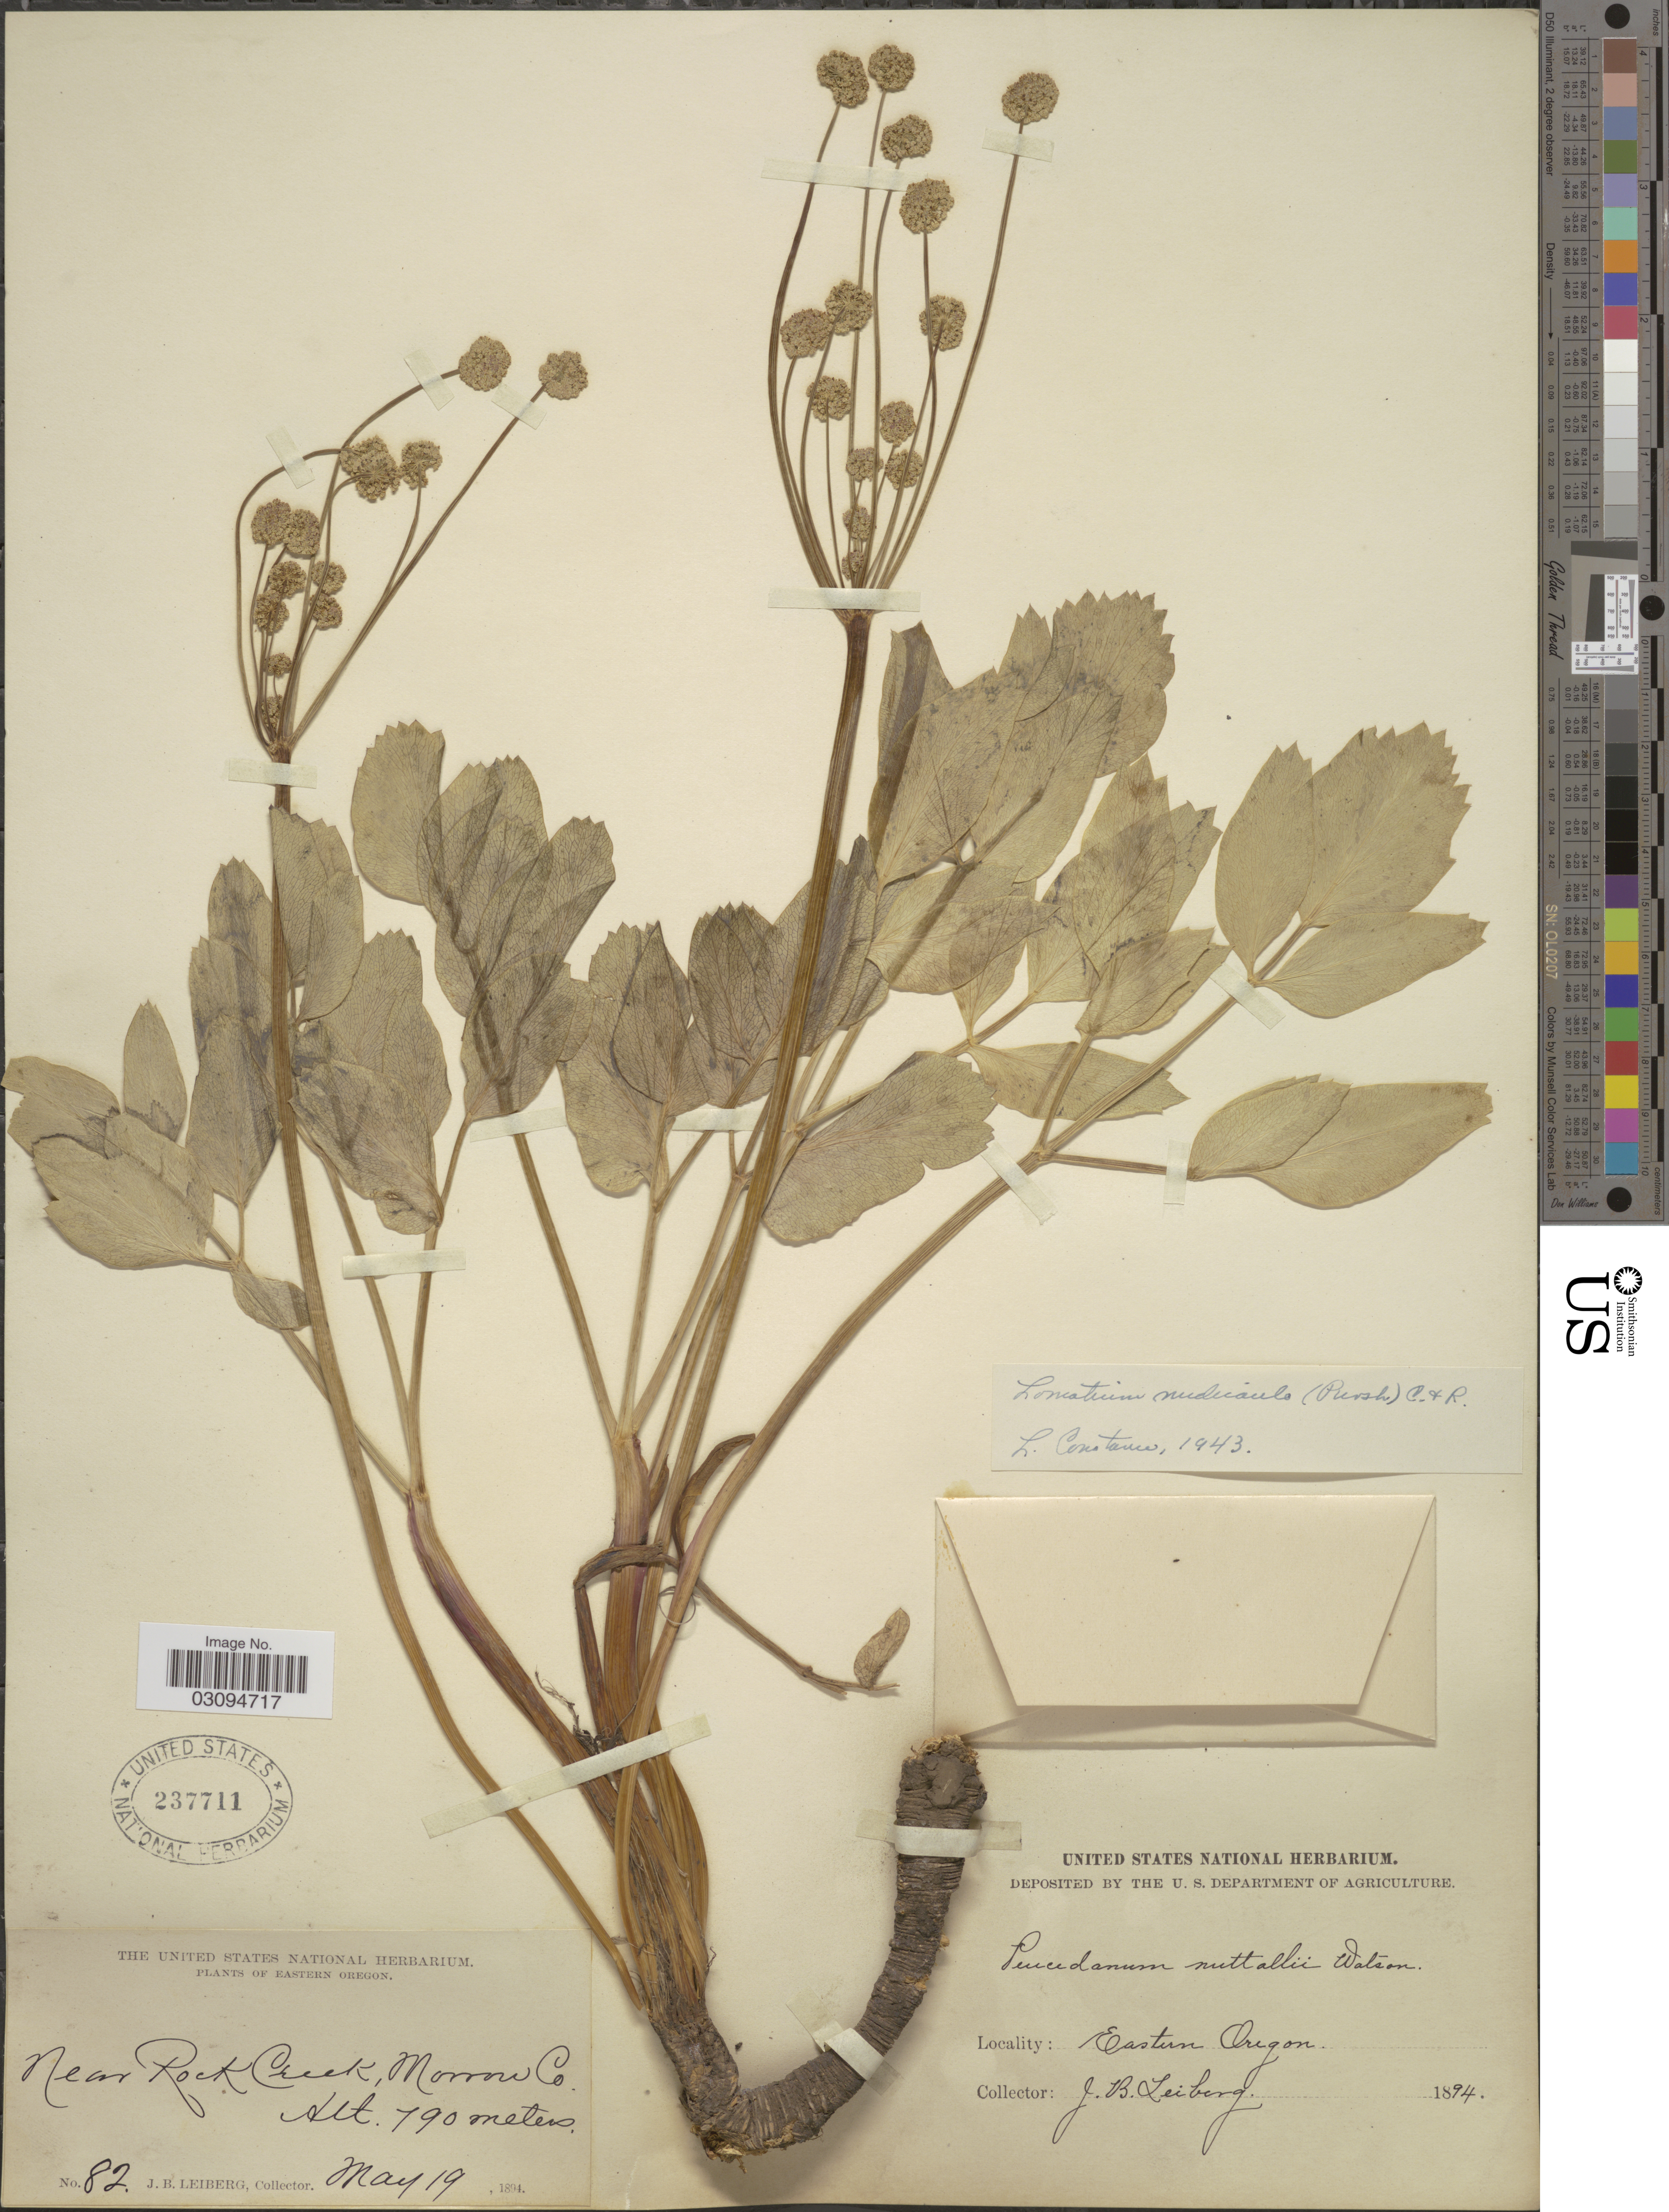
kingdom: Plantae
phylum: Tracheophyta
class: Magnoliopsida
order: Apiales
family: Apiaceae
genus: Lomatium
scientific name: Lomatium nudicaule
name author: (Pursh) J.M. Coult. & Rose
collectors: J. B. Leiberg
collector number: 82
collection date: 1894-05-19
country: United States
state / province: Oregon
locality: Eastern Oregon. Near Rock Creek, Morron Co.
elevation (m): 790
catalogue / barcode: US 237711